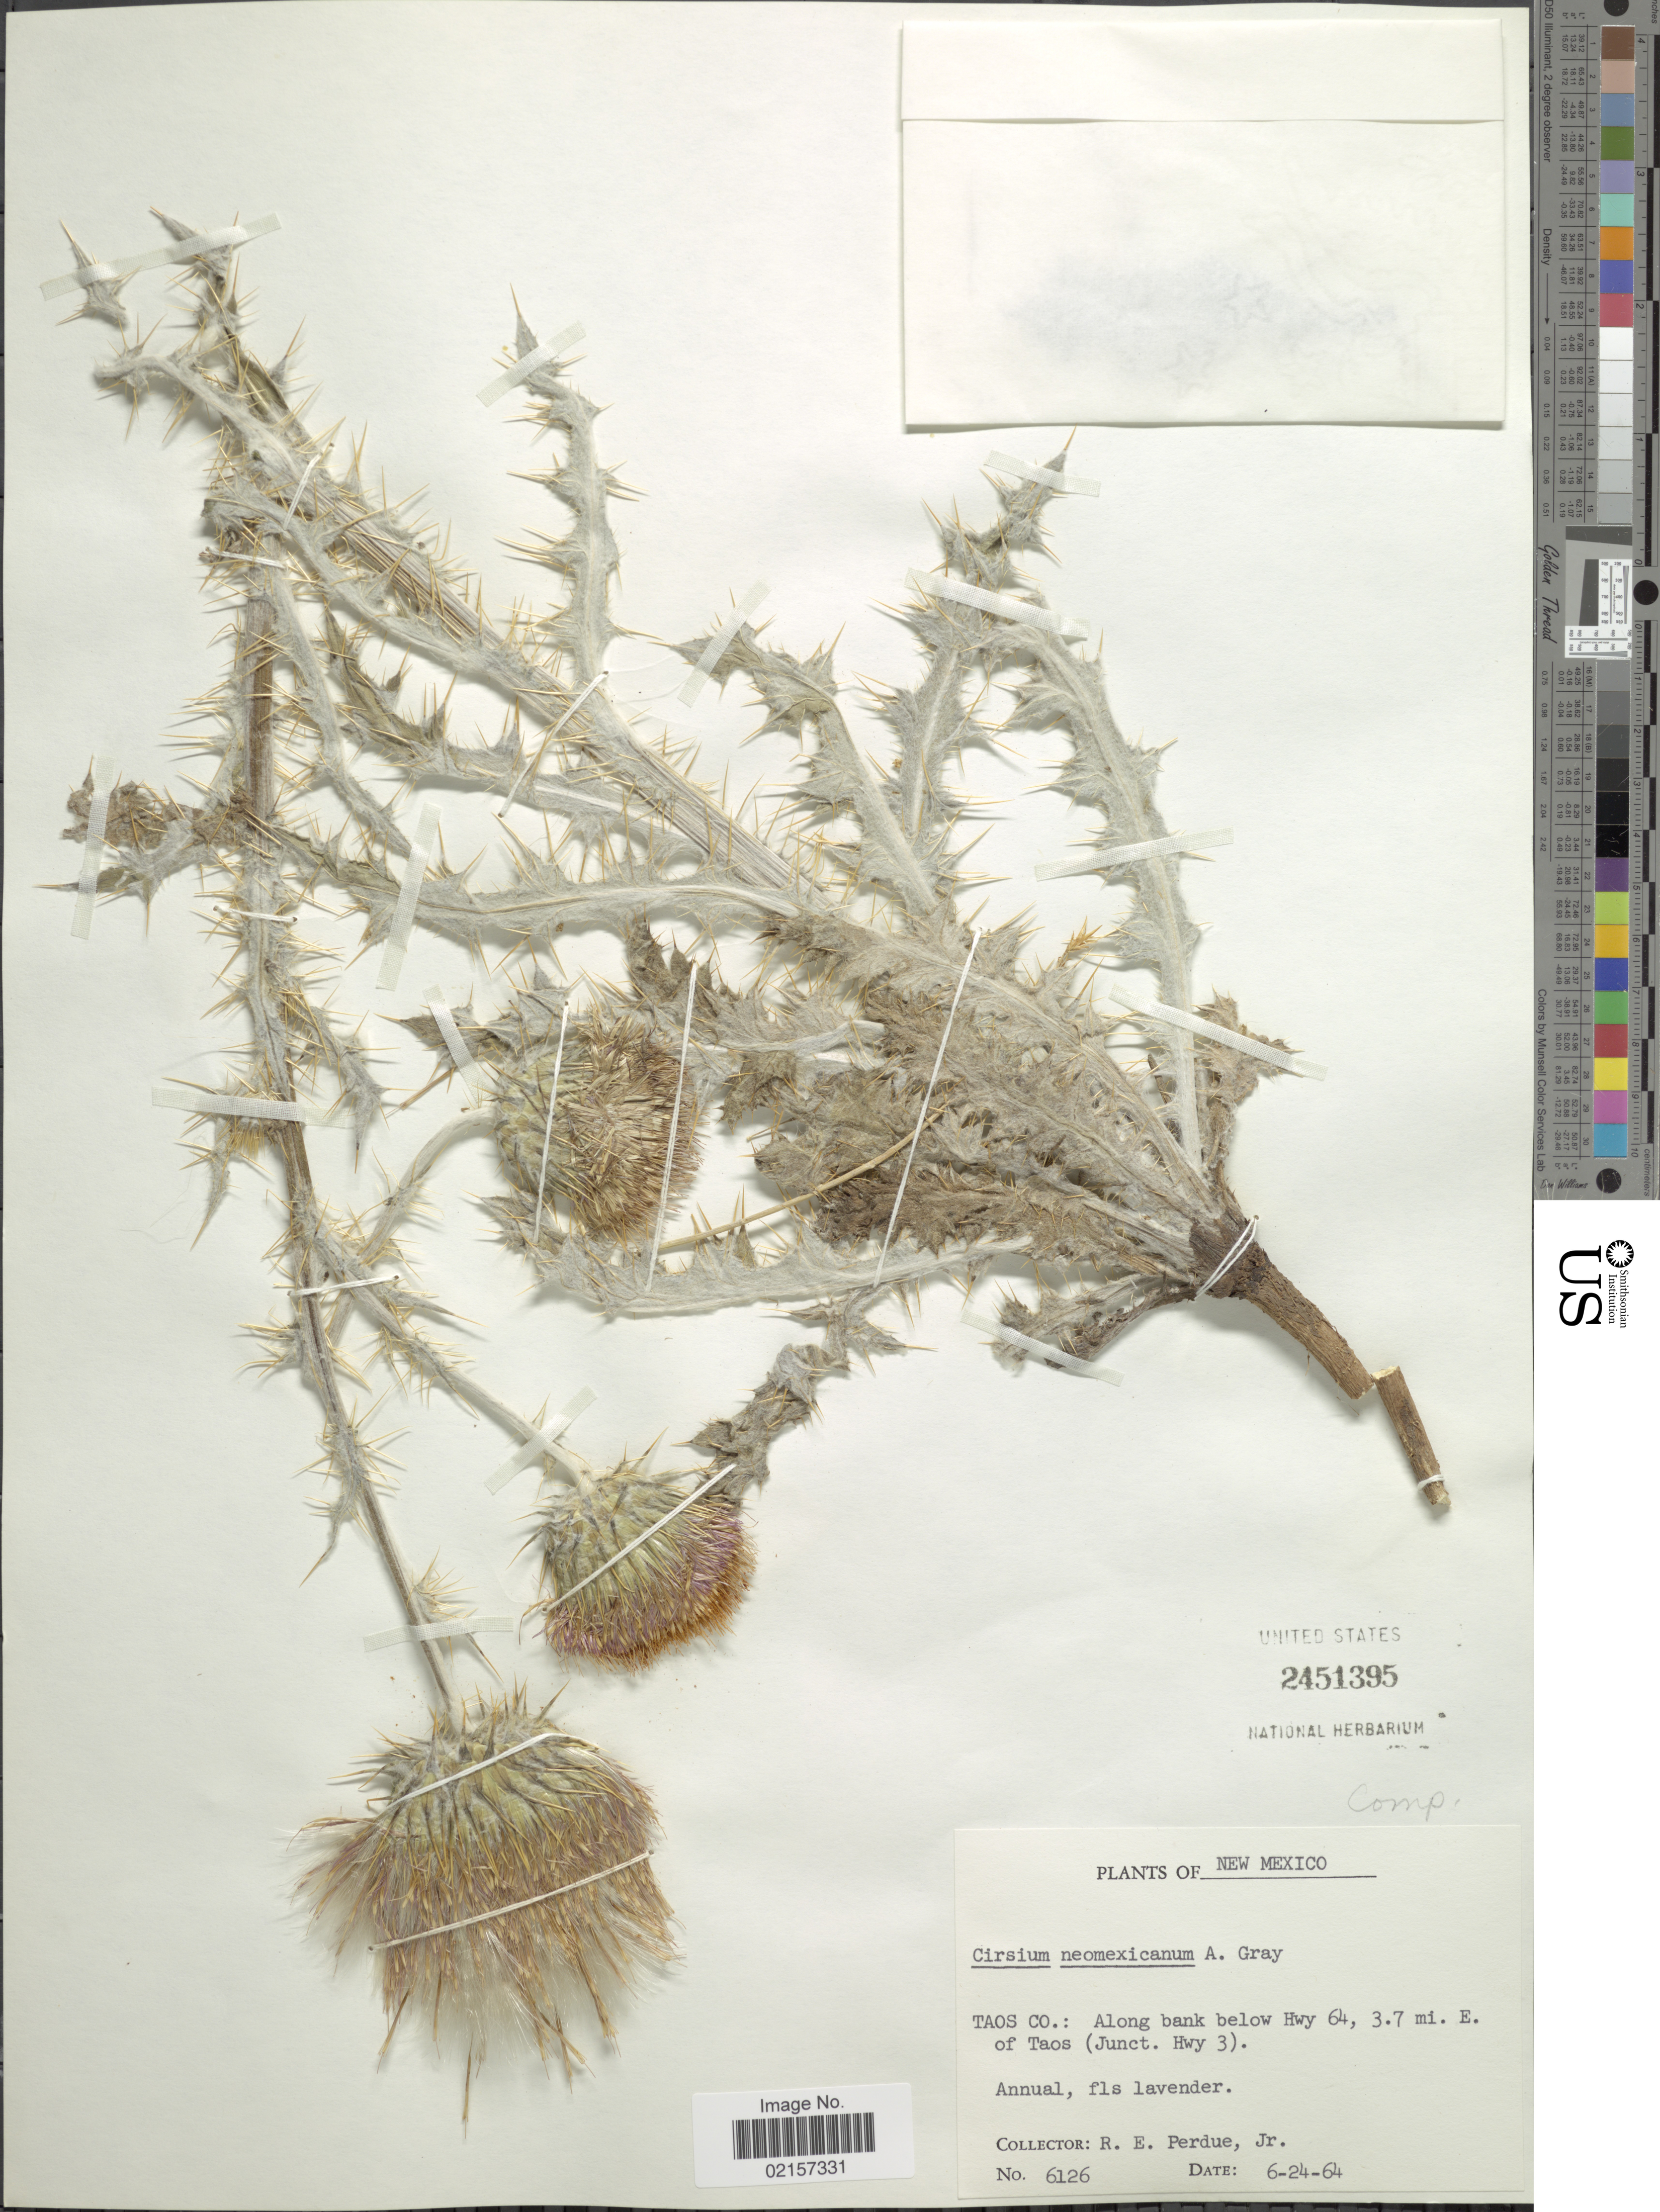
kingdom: Plantae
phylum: Tracheophyta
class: Magnoliopsida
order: Asterales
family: Asteraceae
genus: Cirsium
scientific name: Cirsium neomexicanum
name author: A. Gray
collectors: R. E. Perdue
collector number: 6126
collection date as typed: Transcribed d/m/y: 24/6/64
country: United States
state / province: New Mexico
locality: Taos Co.: along bank below Hwy 64, 3.7 mi. E. of Taos (Junct. Hwy 3)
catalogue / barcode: US 2451395